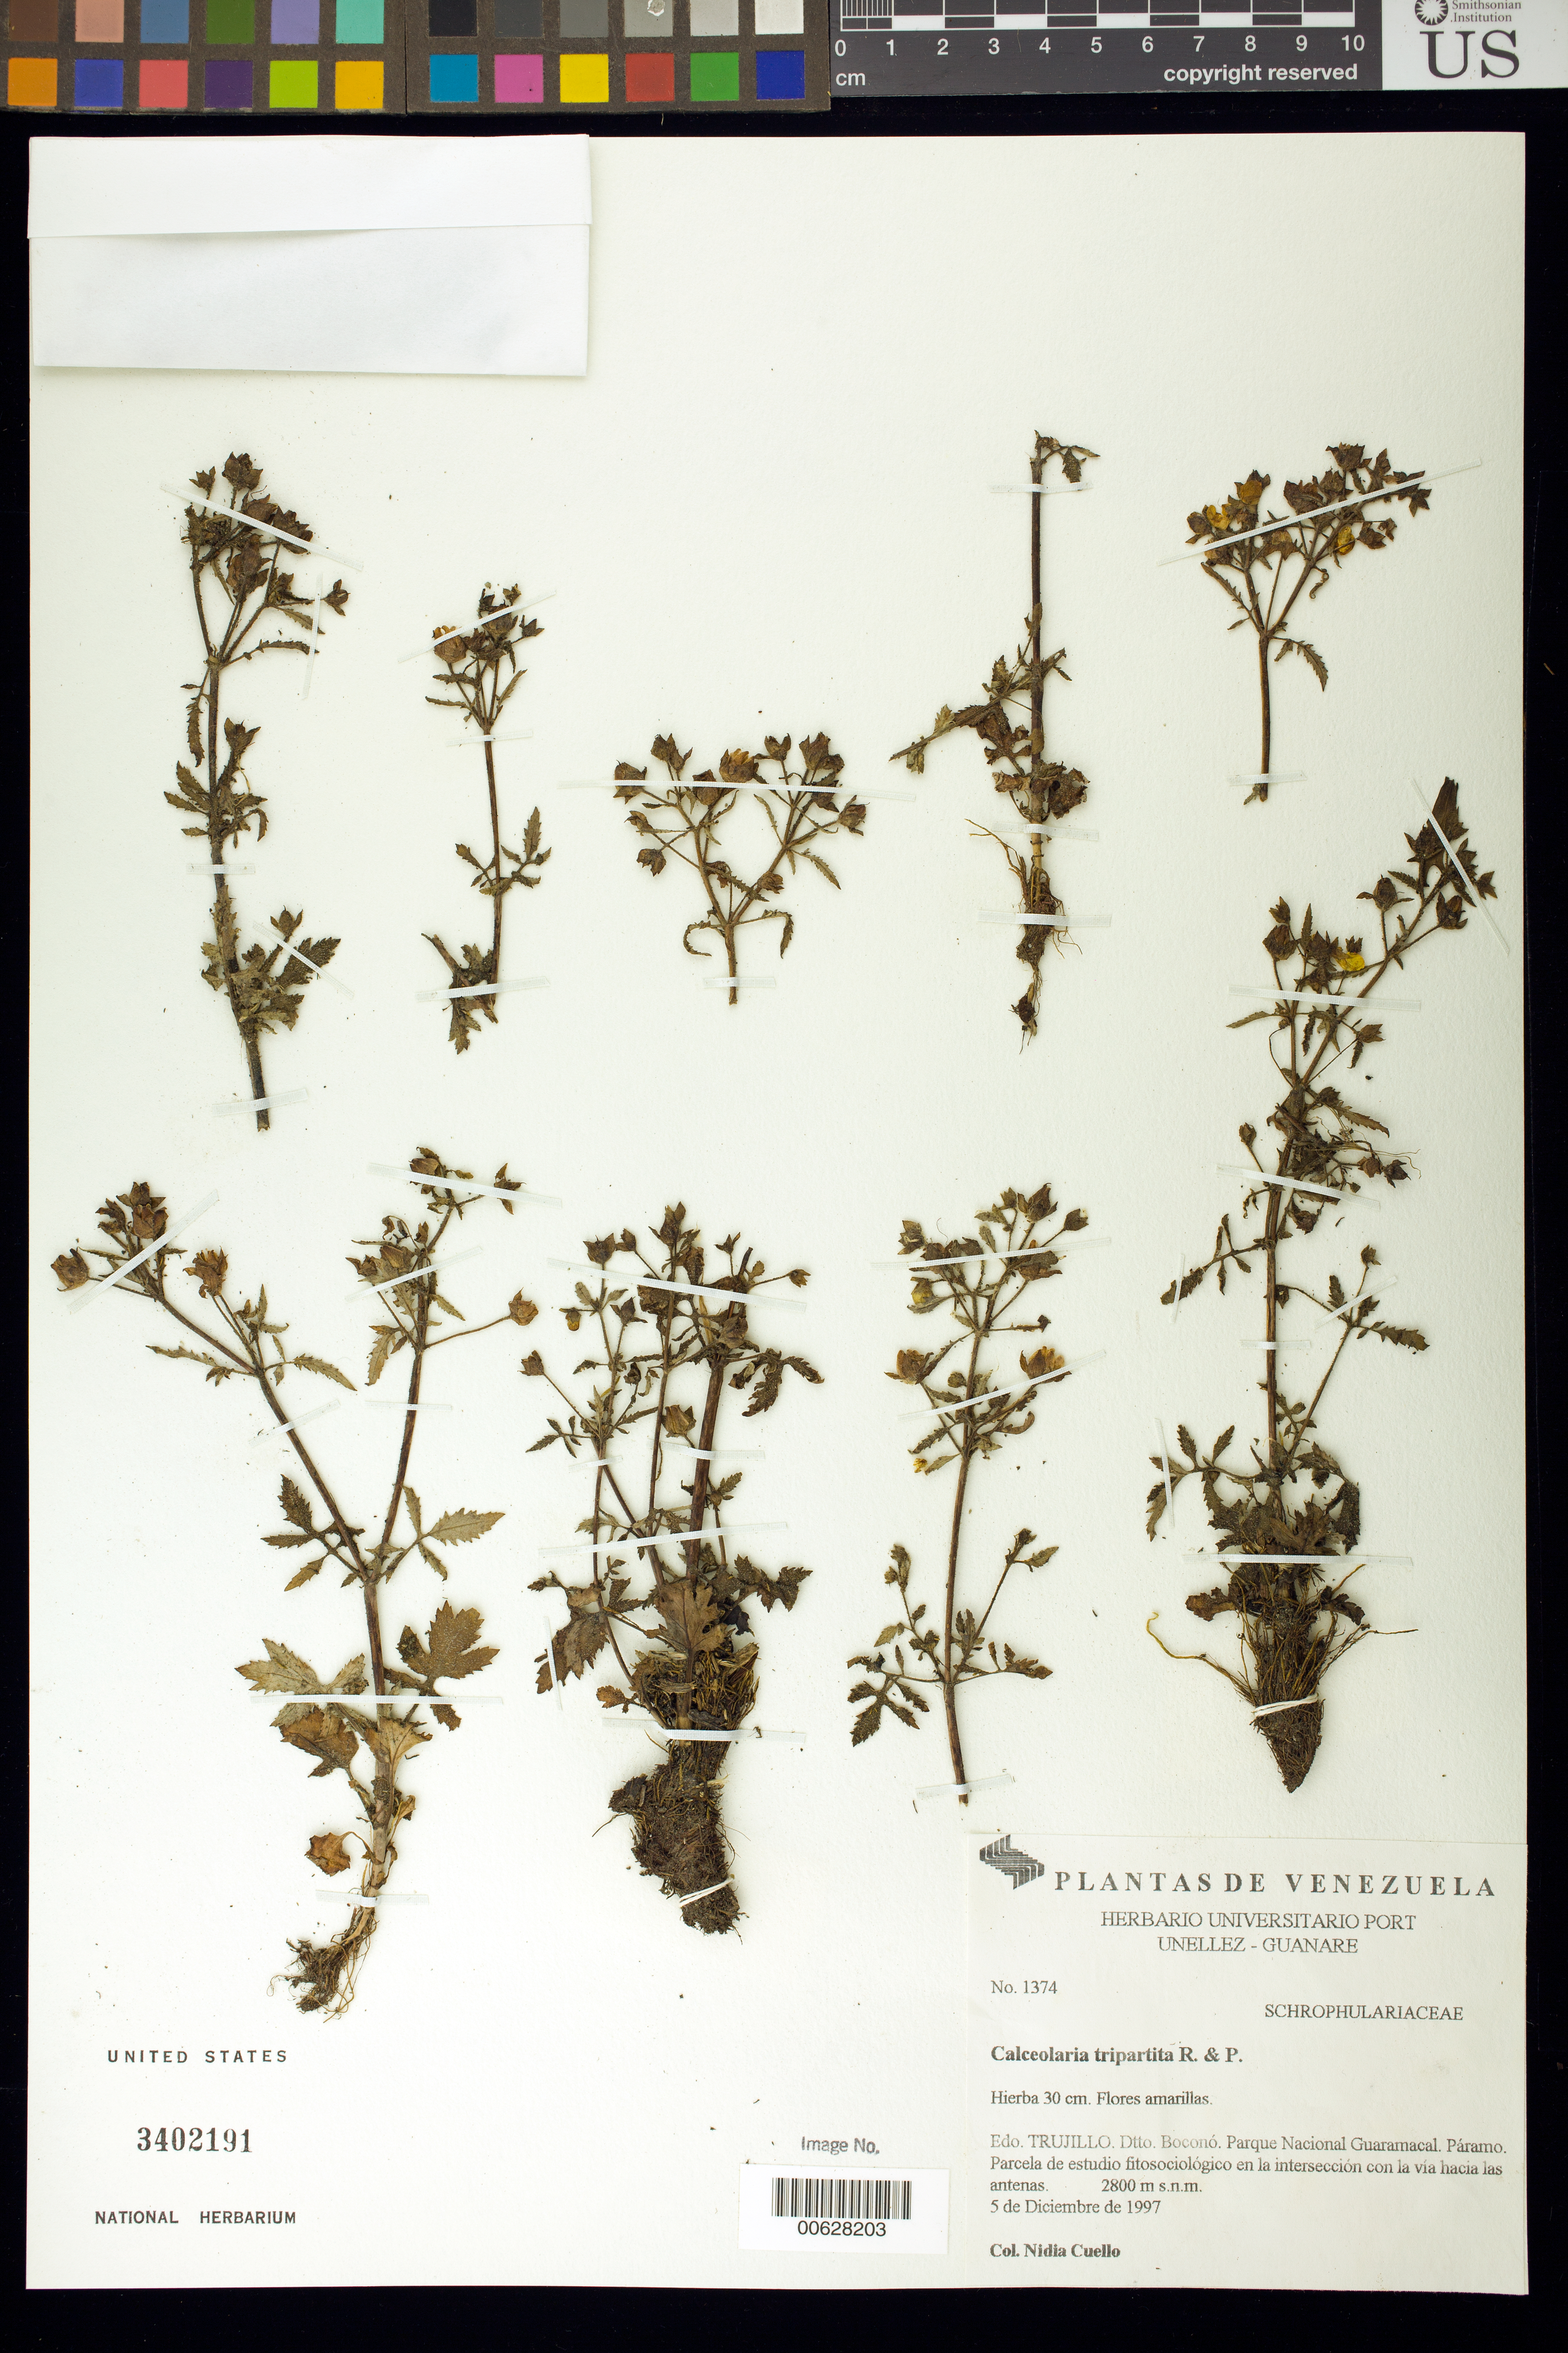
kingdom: Plantae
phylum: Tracheophyta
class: Magnoliopsida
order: Lamiales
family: Calceolariaceae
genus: Calceolaria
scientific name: Calceolaria tripartita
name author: Ruiz & Pav.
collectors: N. L. Cuello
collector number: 1374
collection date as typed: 05 Dec 1997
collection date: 1997-12-05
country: Venezuela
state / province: Trujillo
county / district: Boconó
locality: Parque Nacional Guaramacal. Parcela estudio fitosociológica en la intersección con la via hacia las antenas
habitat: Páramo.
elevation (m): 2800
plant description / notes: PORT, US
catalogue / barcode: US 3402191